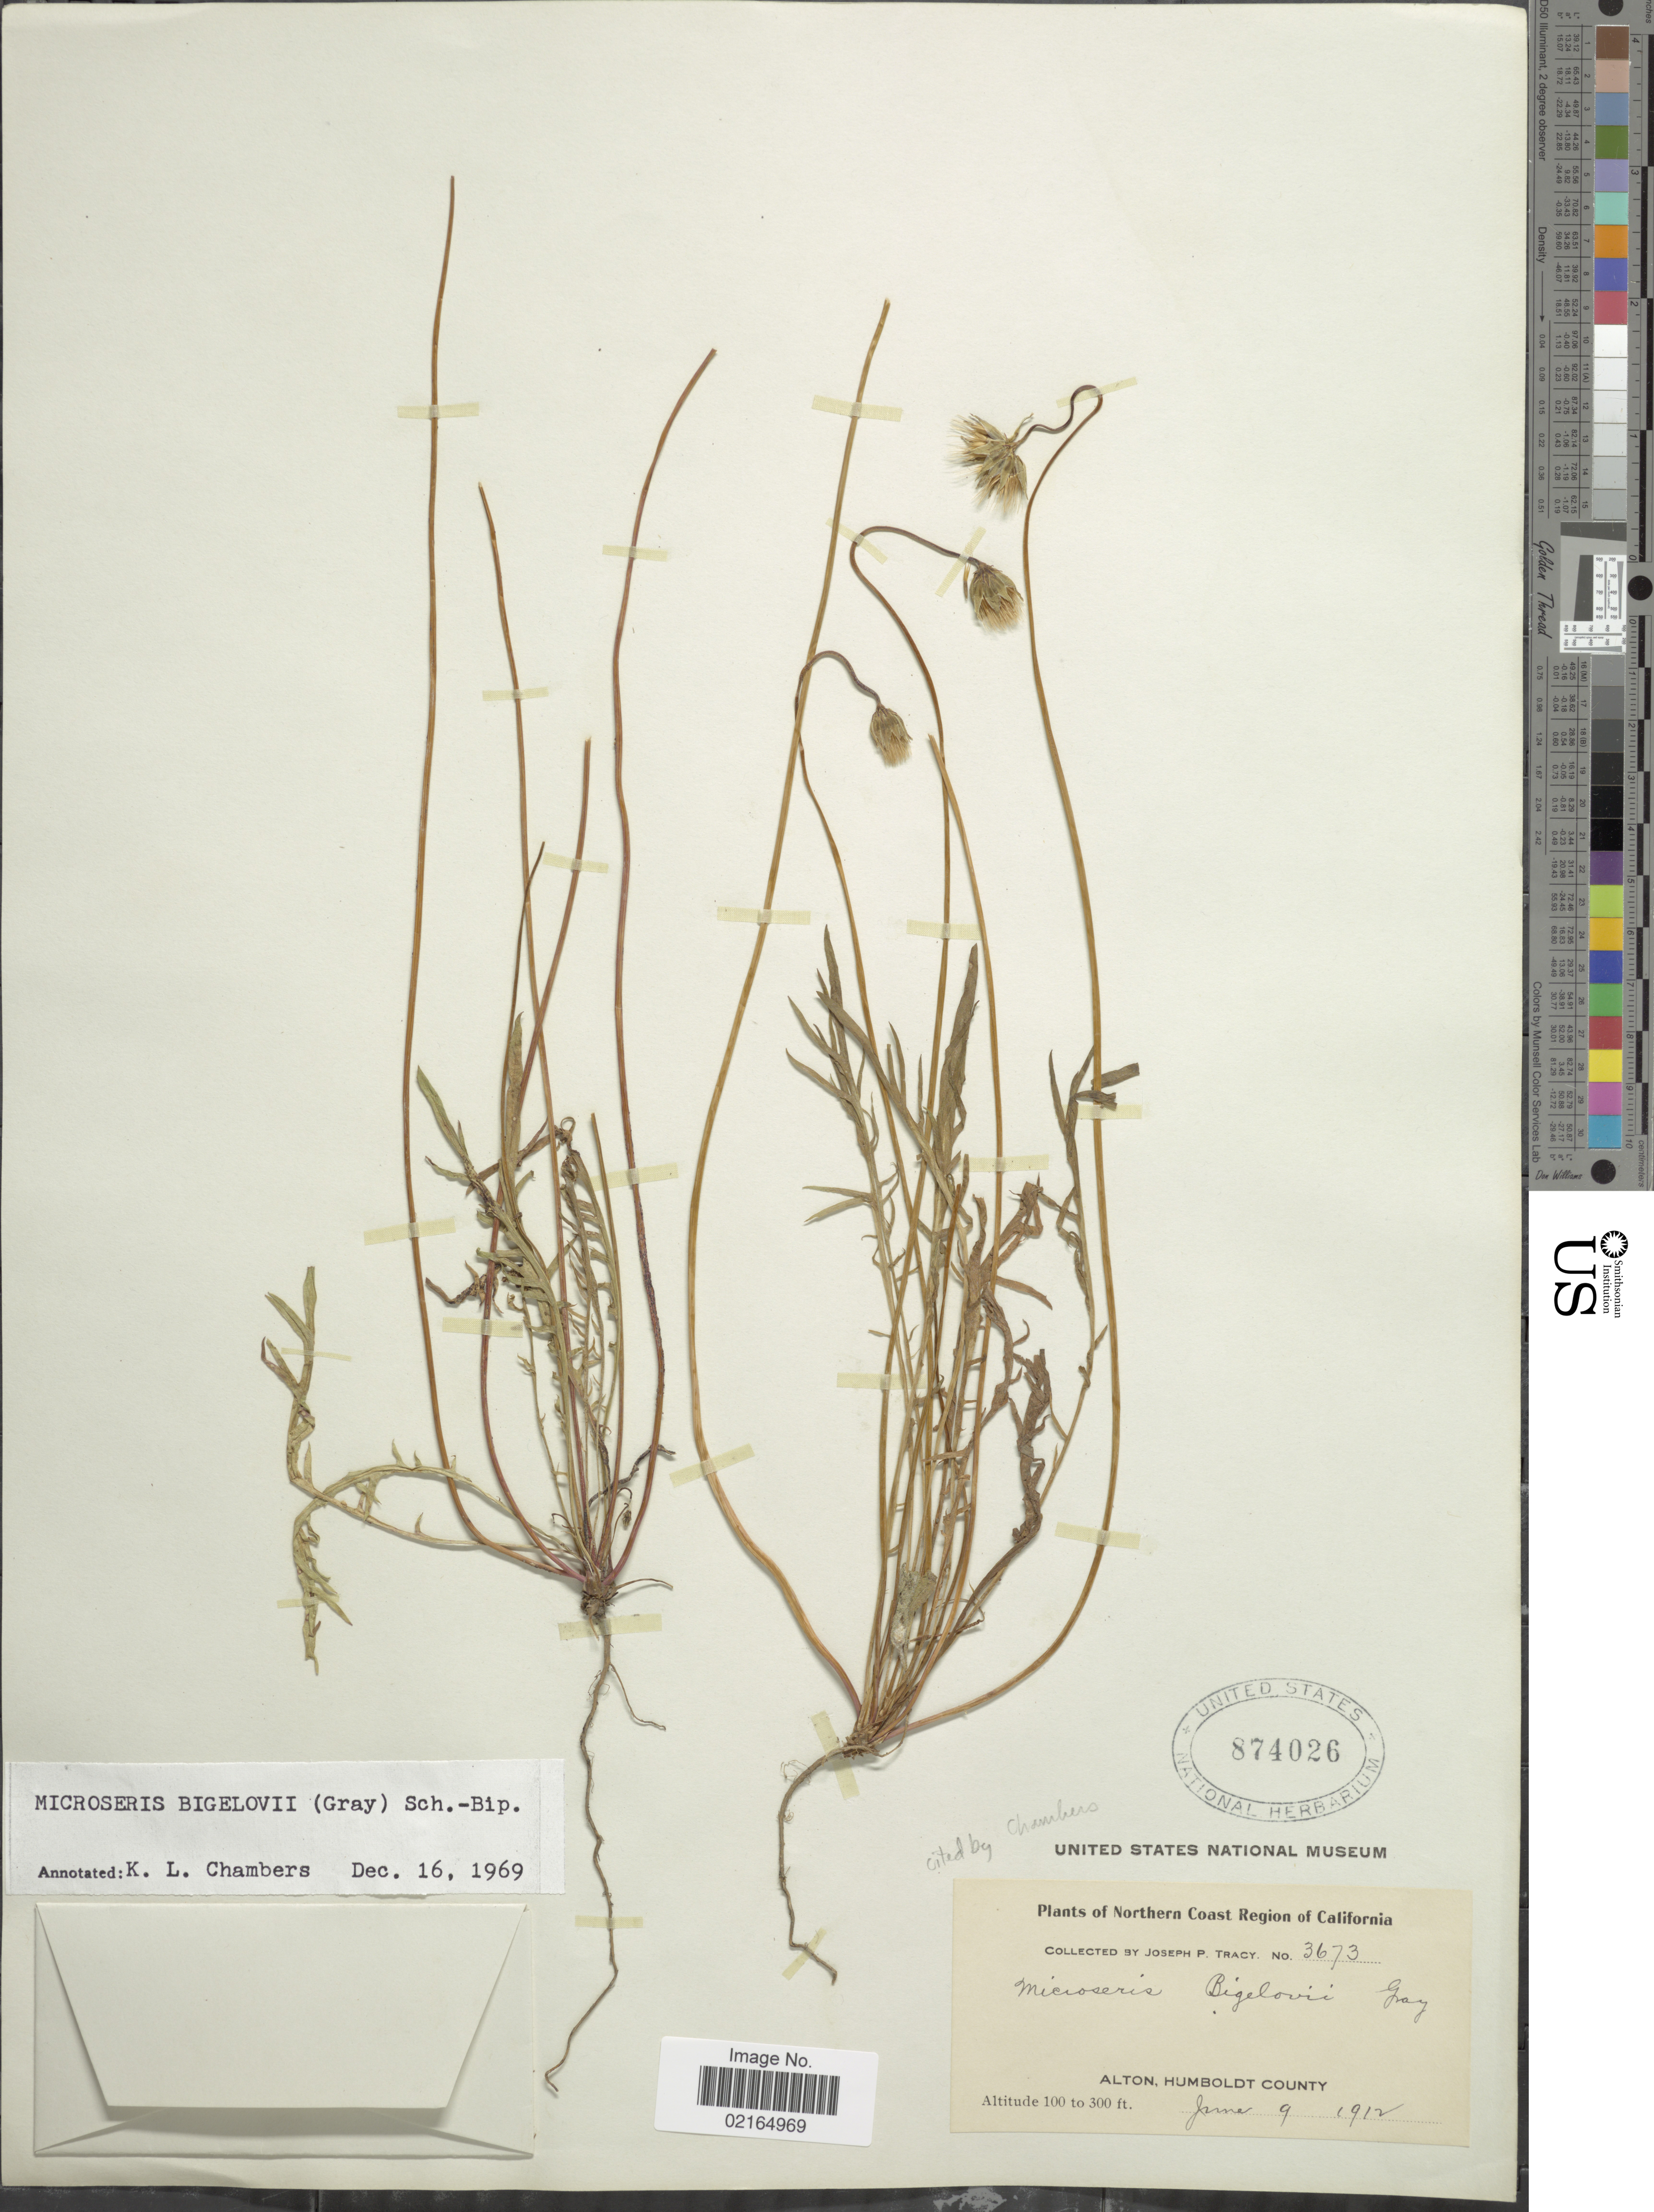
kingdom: Plantae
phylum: Tracheophyta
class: Magnoliopsida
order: Asterales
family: Asteraceae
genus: Microseris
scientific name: Microseris bigelovii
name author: (A. Gray) Sch. Bip.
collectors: J. Tracy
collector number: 3673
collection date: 1912-06-09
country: United States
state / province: California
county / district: Humboldt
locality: Northern Coast Region of California, Alton, Humboldt County.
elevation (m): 30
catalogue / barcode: US 874026